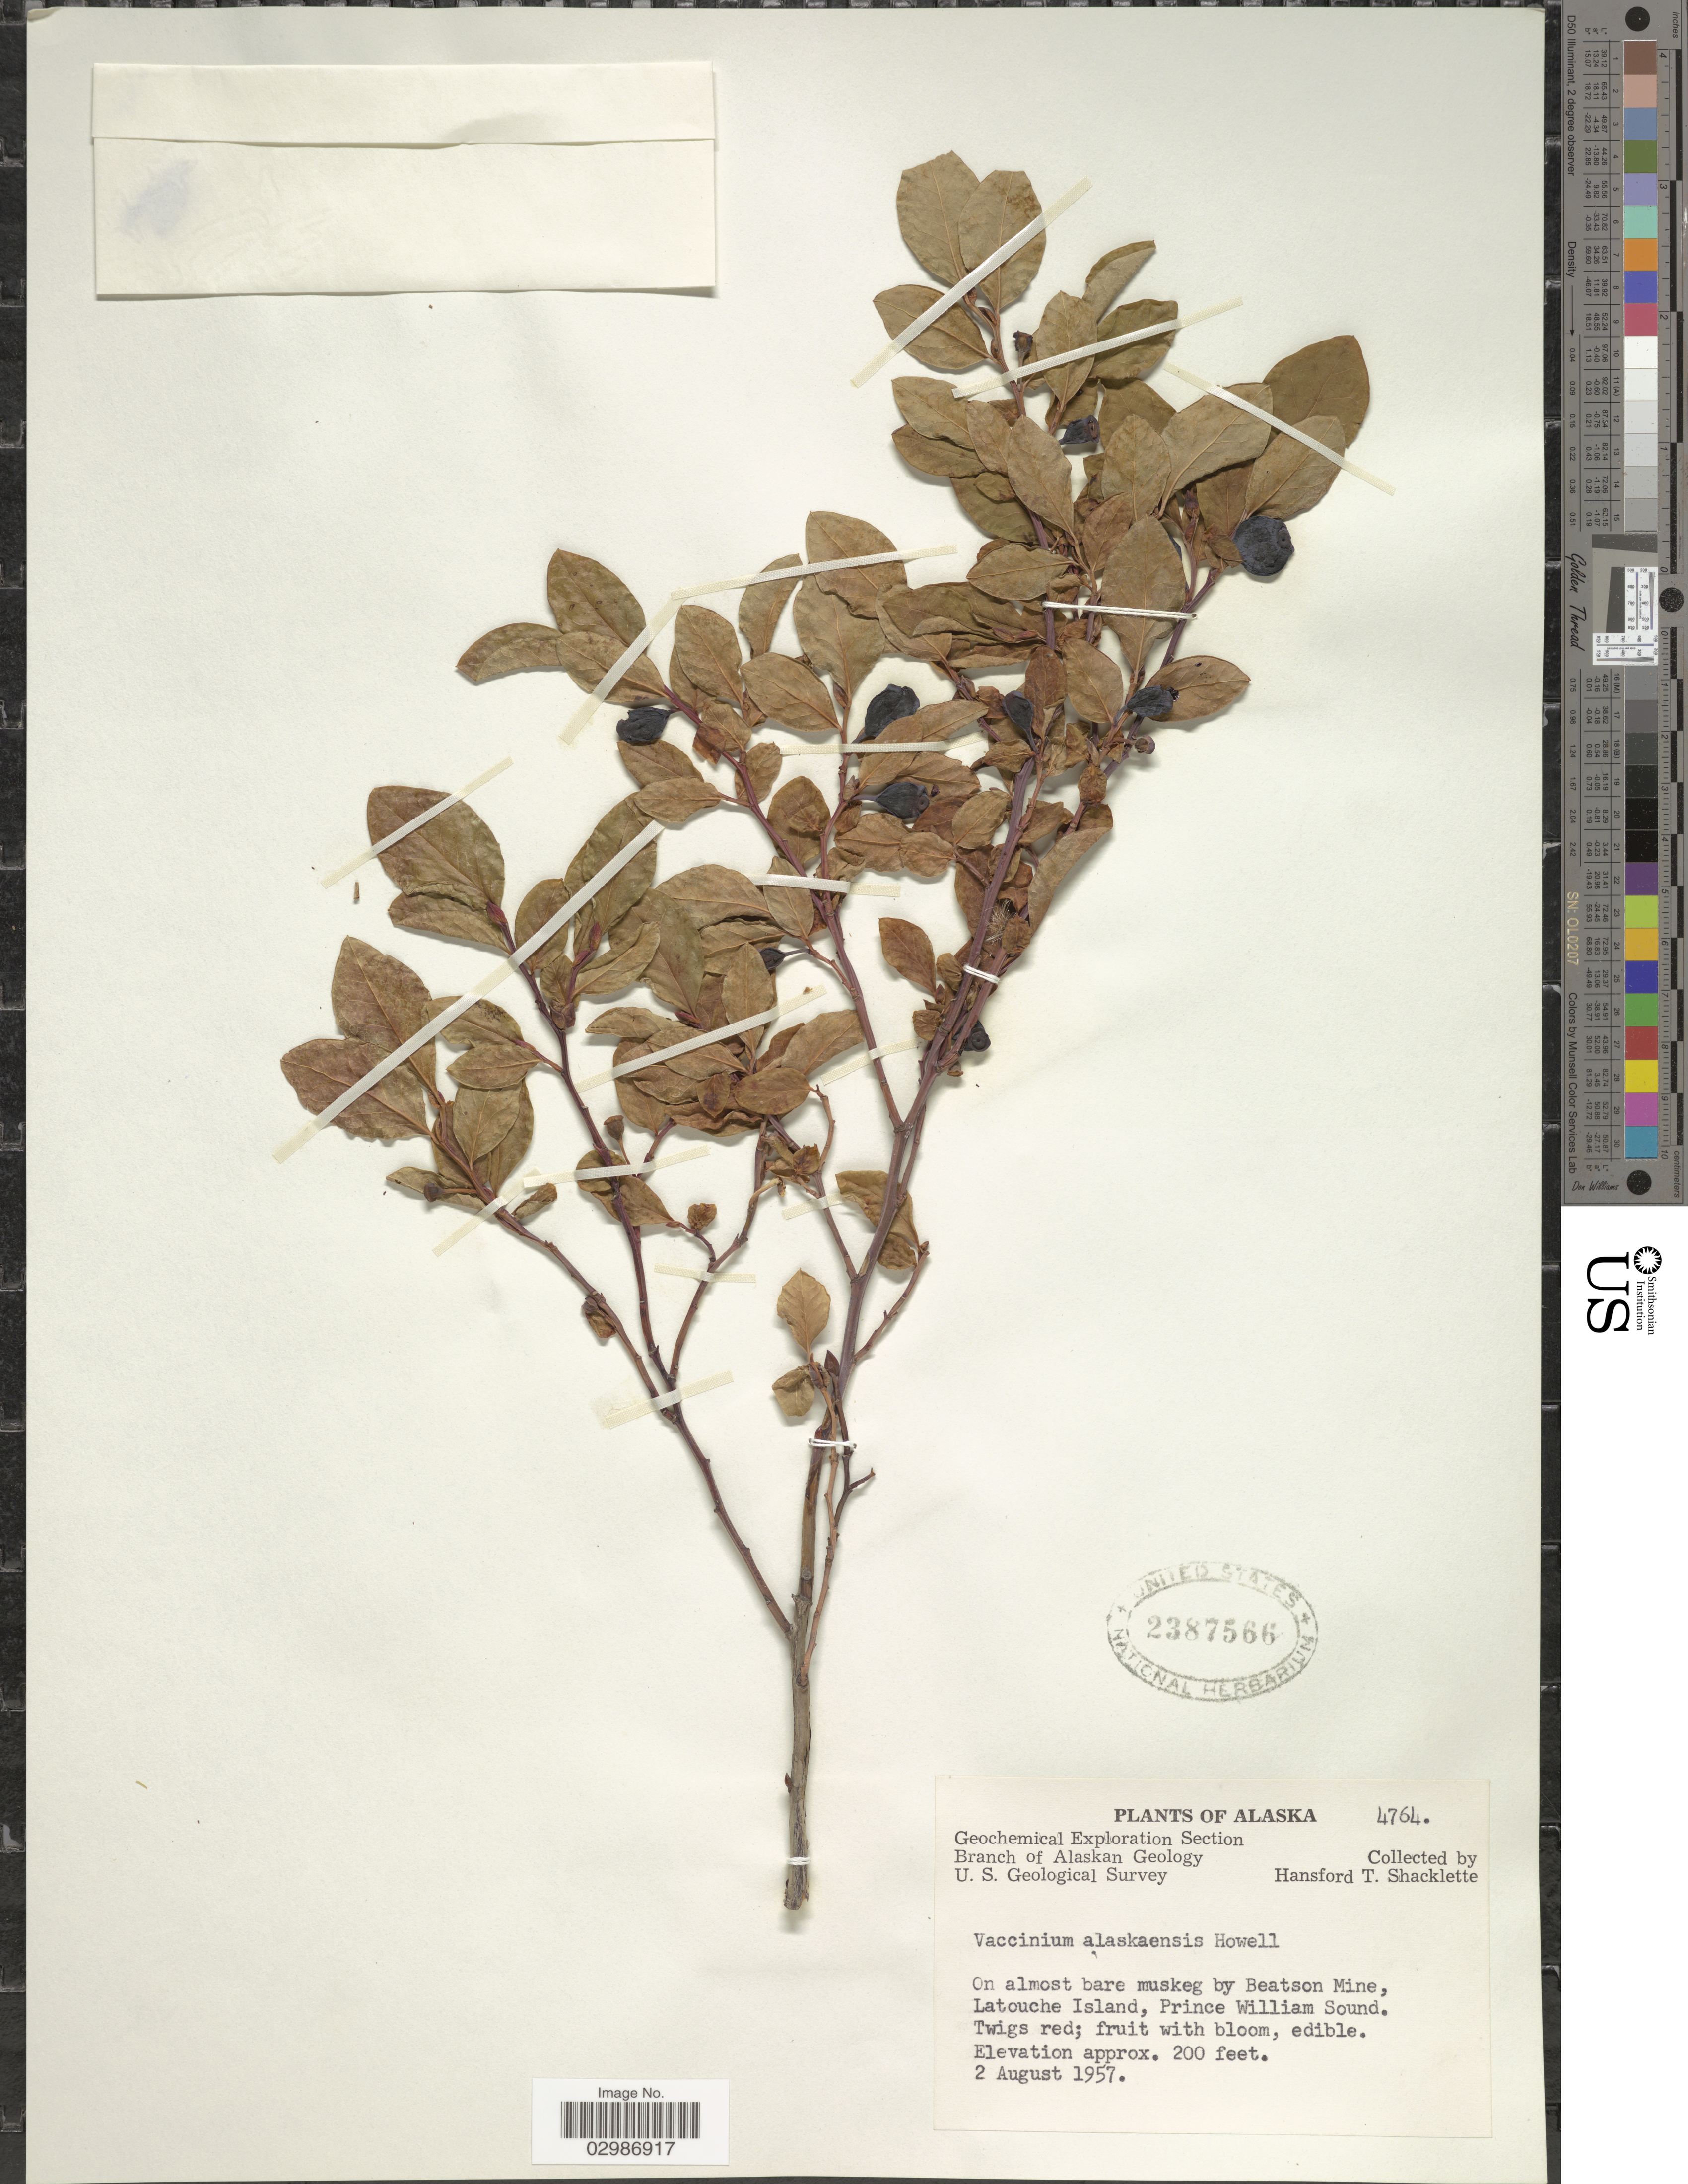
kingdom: Plantae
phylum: Tracheophyta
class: Magnoliopsida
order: Ericales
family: Ericaceae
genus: Vaccinium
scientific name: Vaccinium alaskaense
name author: Howell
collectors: H. Shacklette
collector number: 4764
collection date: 1957-08-02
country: United States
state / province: Alaska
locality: On almost bare muskeg by Beatson Mine, Latouche Island, Prince William Sound.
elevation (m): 61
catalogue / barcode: US 2387566